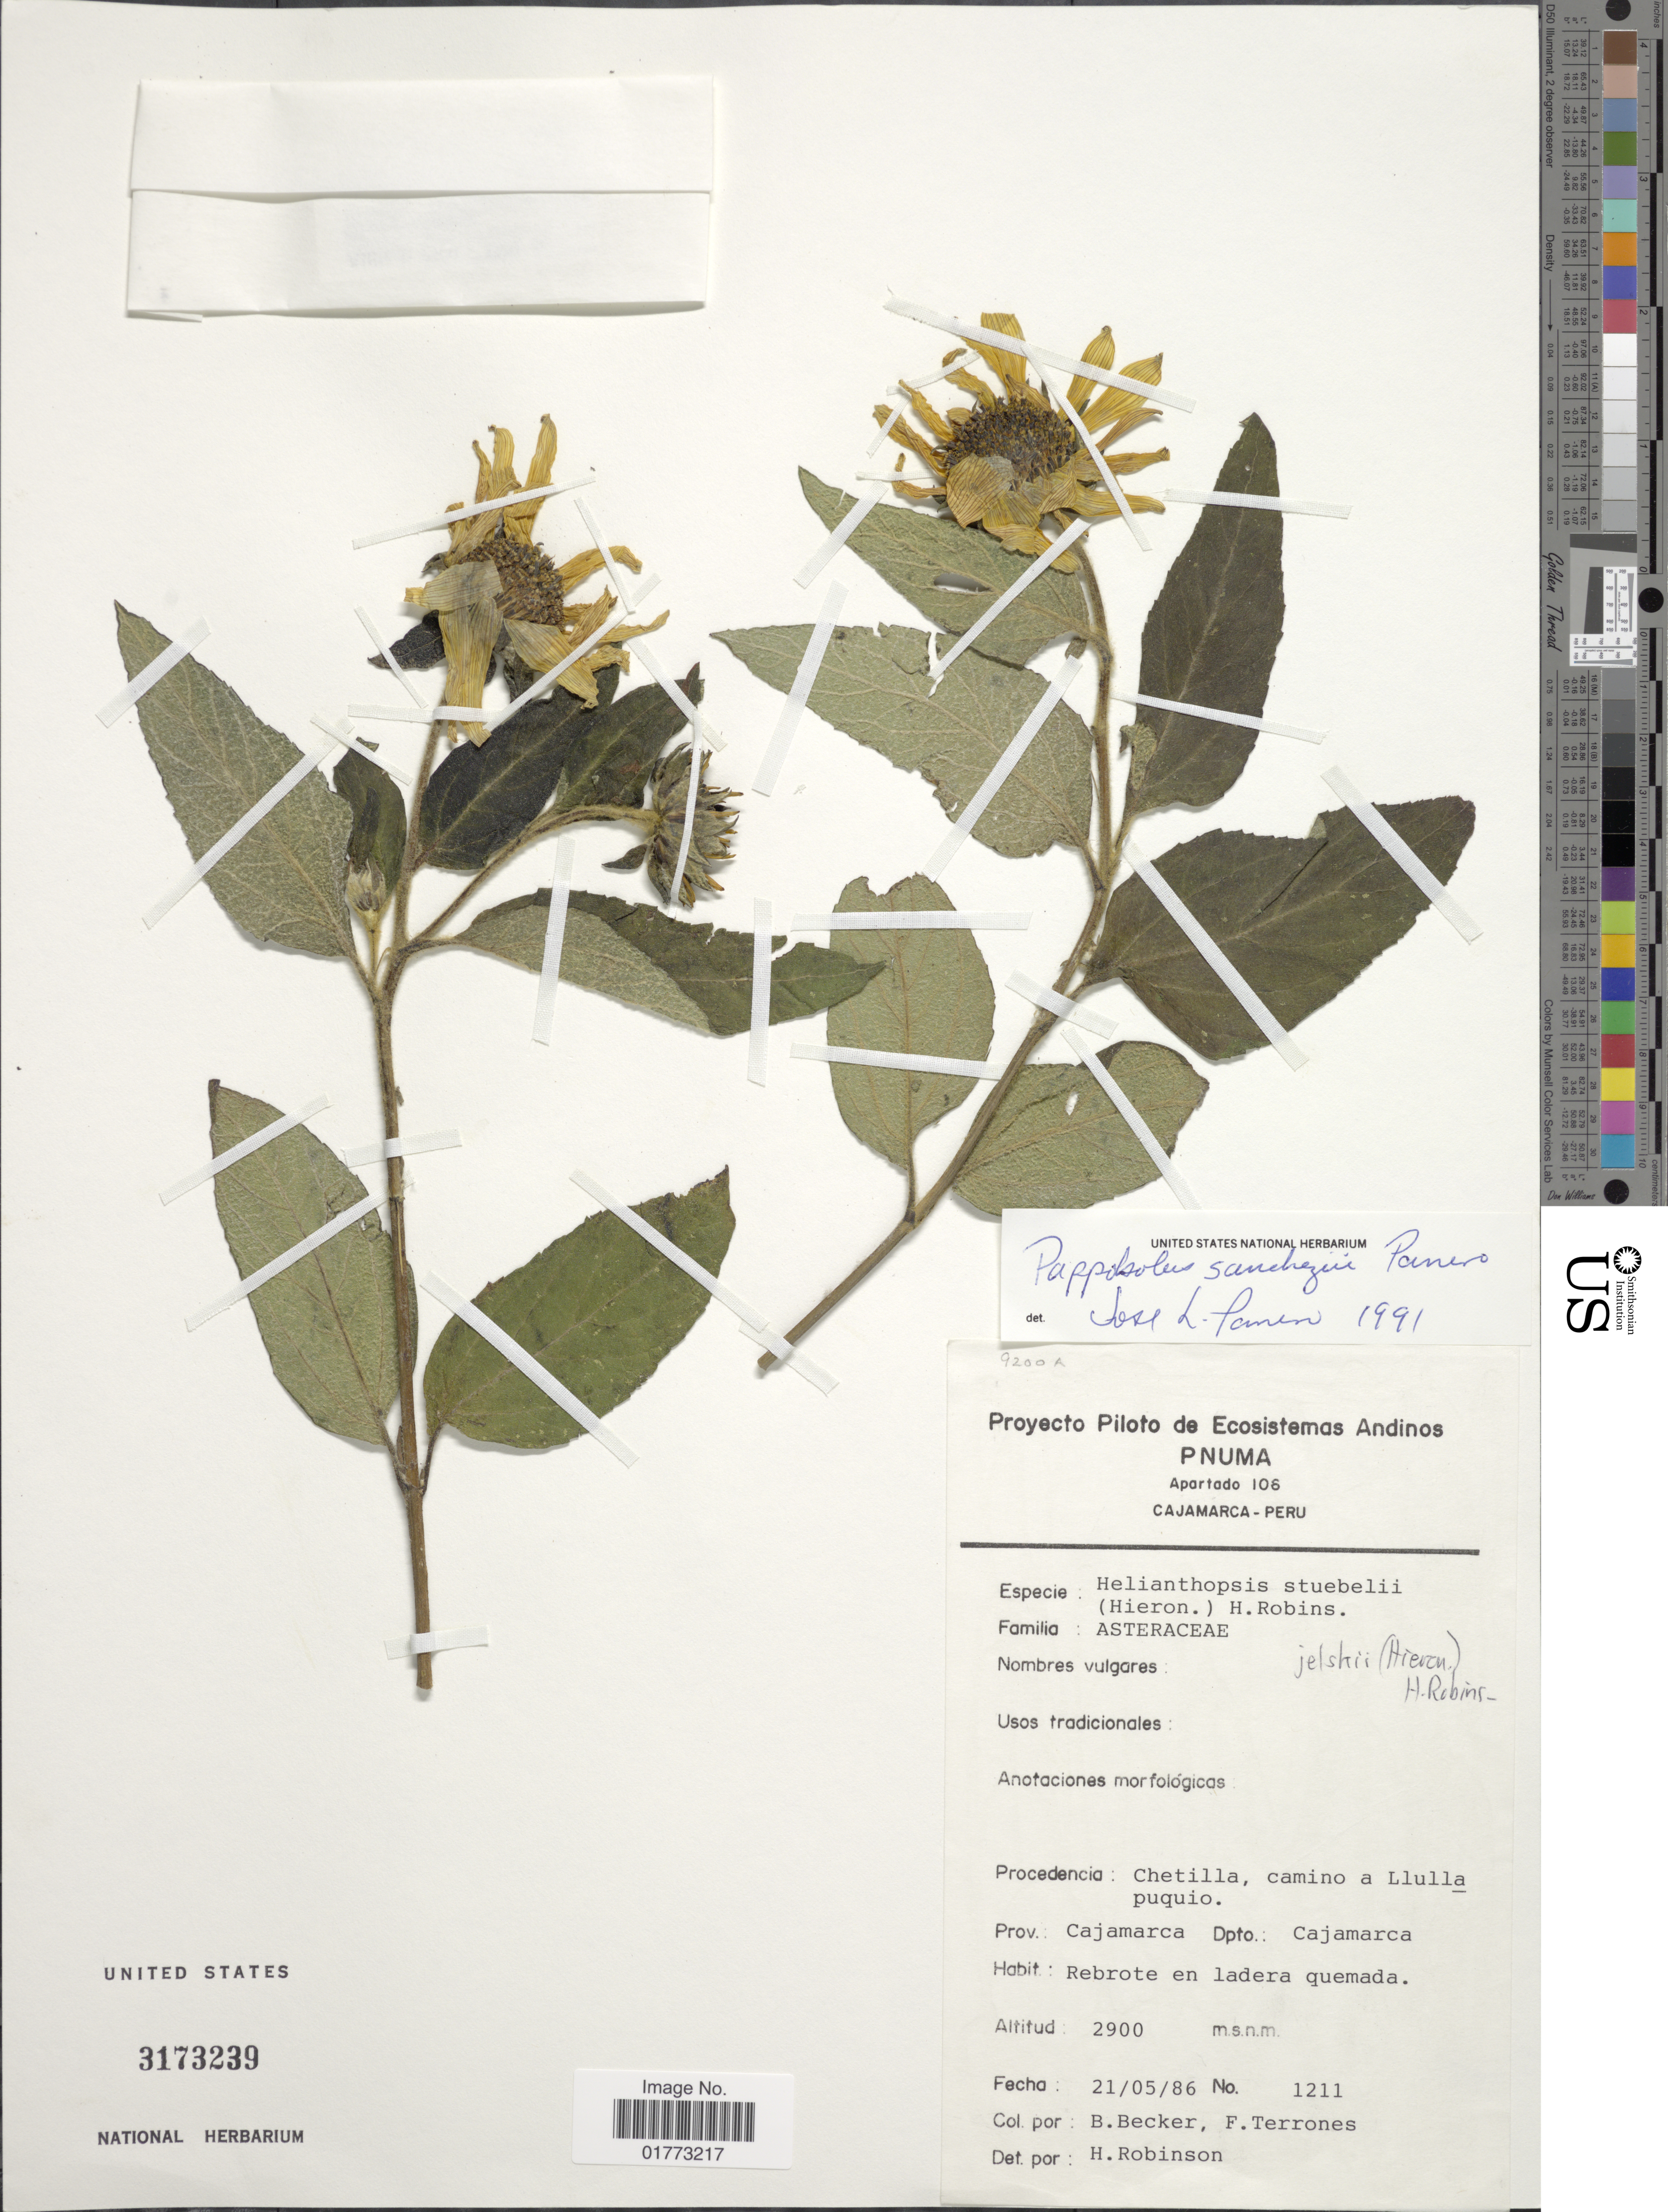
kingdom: Plantae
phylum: Tracheophyta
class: Magnoliopsida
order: Asterales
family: Asteraceae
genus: Pappobolus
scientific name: Pappobolus sanchezii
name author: Panero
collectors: B. Becker & F. Terrones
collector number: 1211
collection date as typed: Transcribed d/m/y: 21/5/86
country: Peru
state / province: Cajamarca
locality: Procedencia: Chetilla, camino a Llulla puquio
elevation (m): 2900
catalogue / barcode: US 3173239